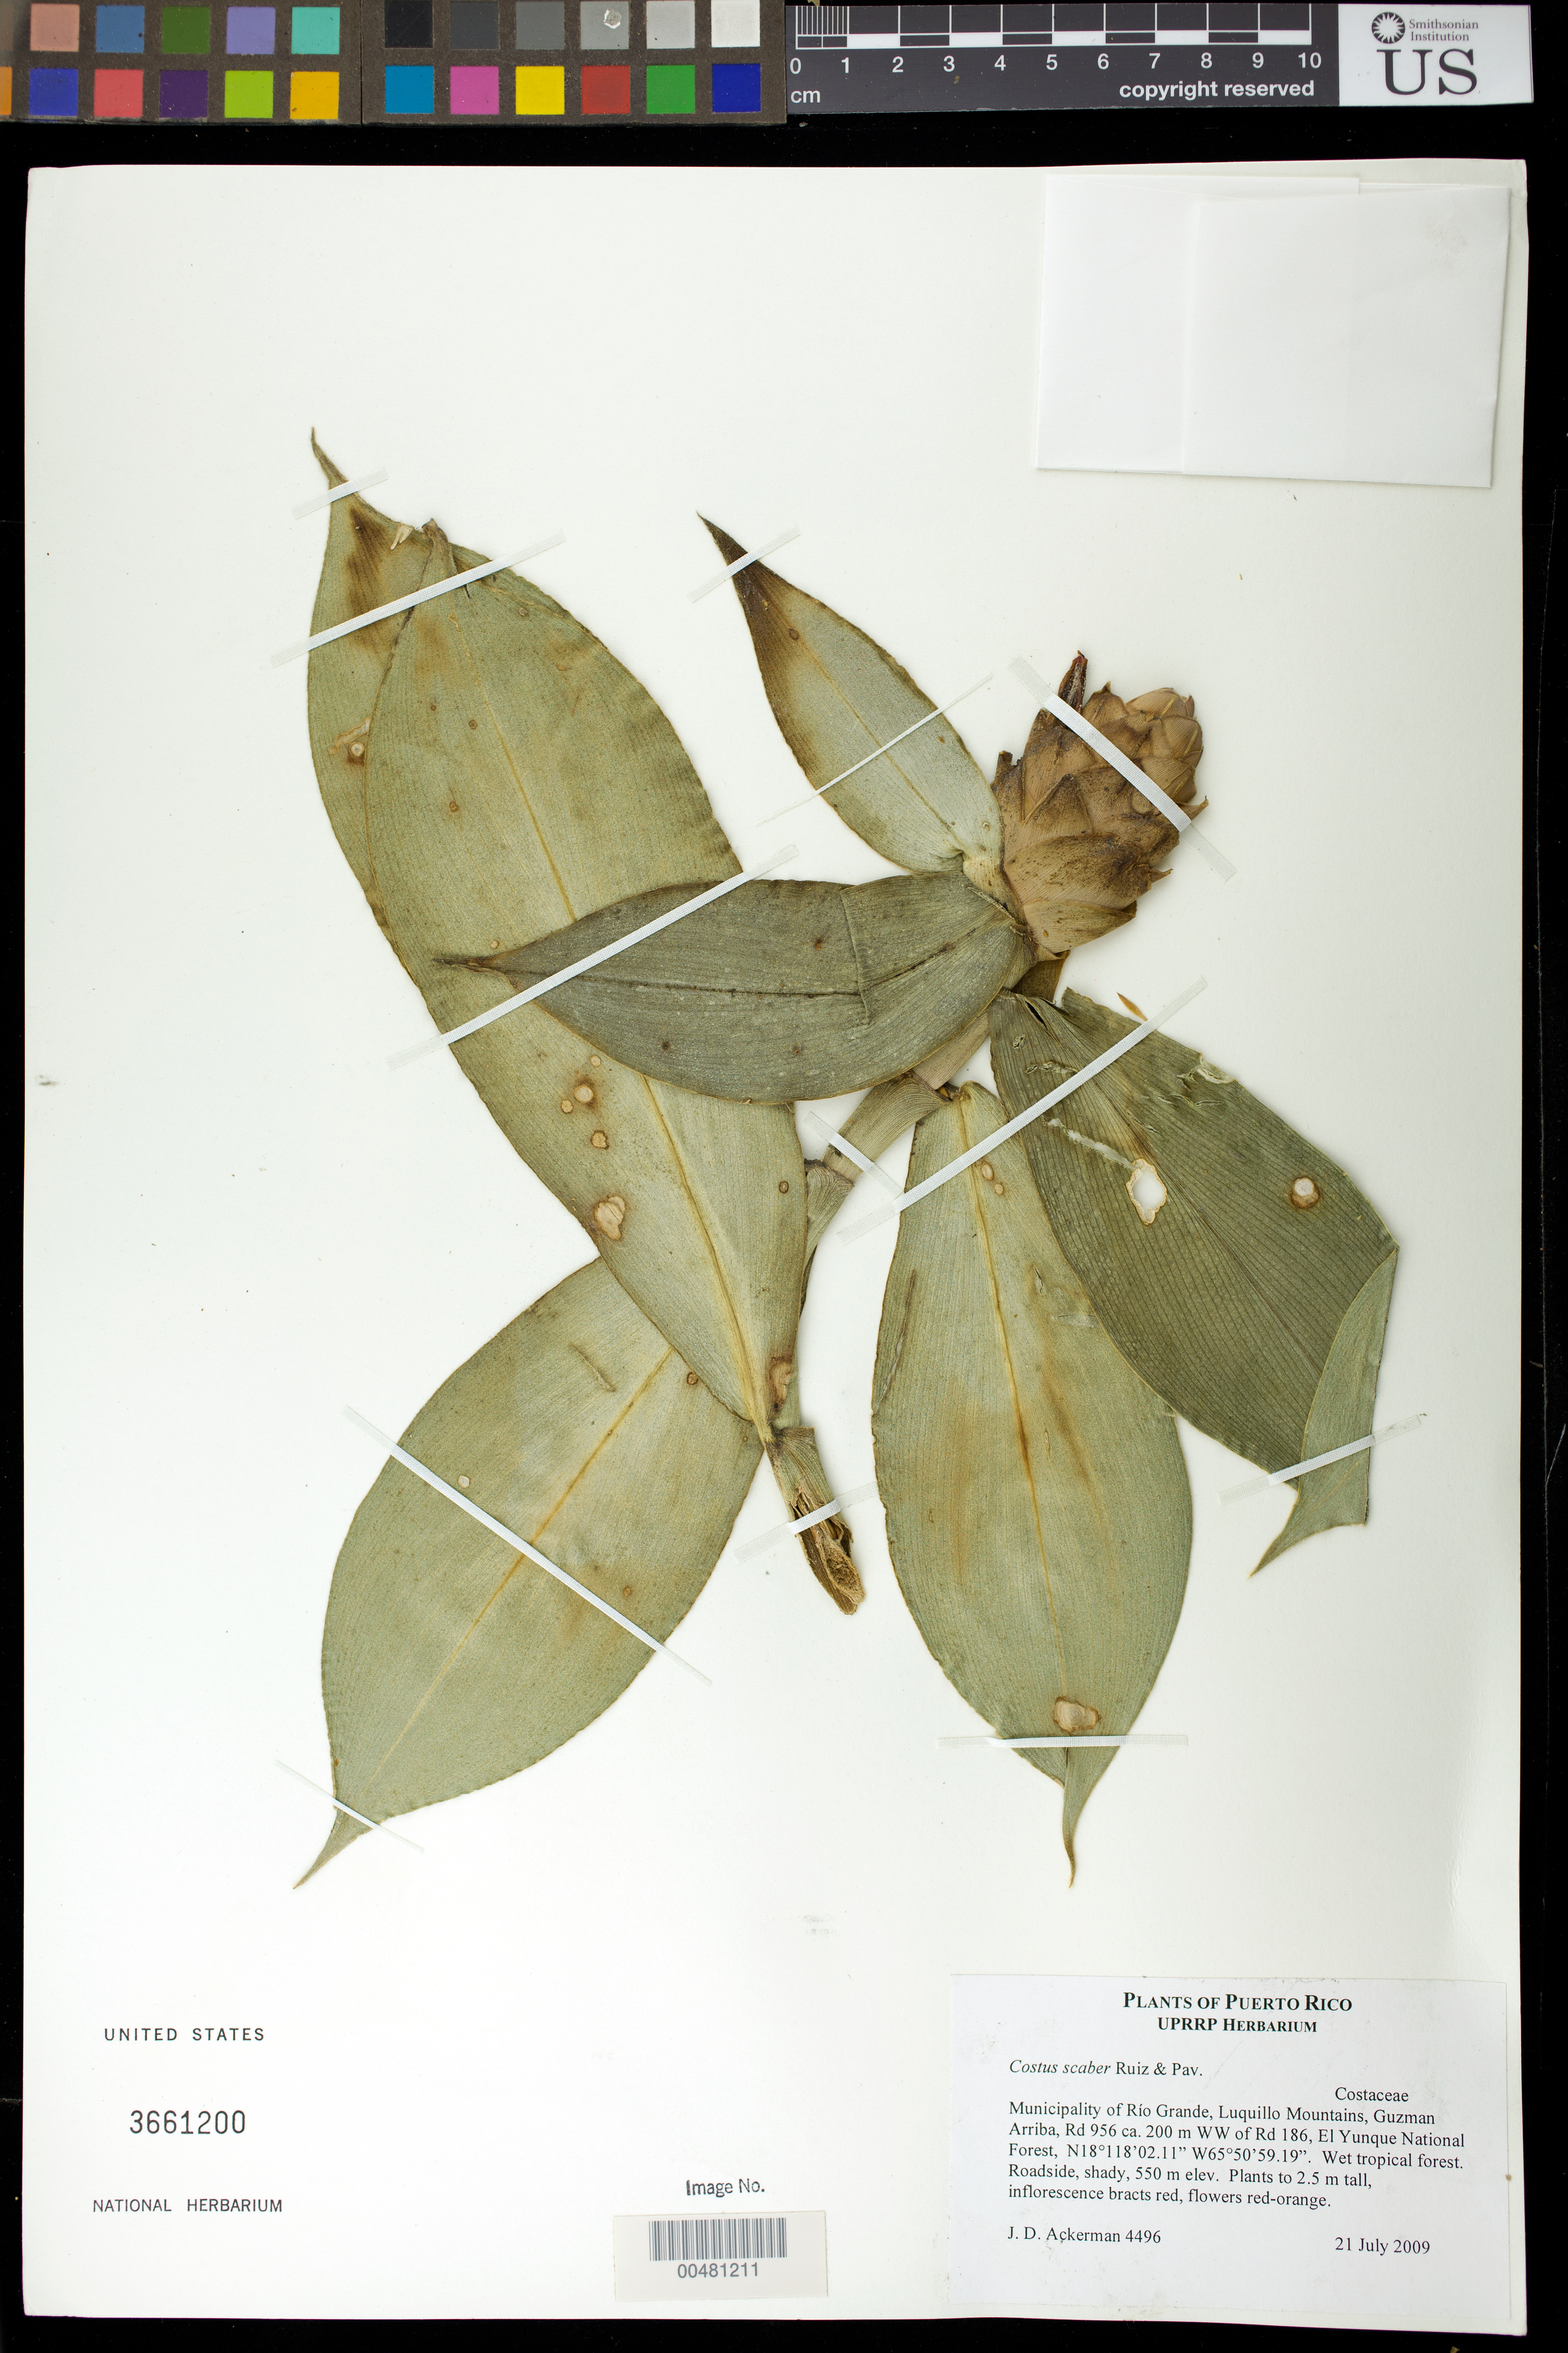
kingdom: Plantae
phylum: Tracheophyta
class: Liliopsida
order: Zingiberales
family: Costaceae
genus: Costus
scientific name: Costus scaber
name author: Ruiz & Pav.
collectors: J. D. Ackerman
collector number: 4496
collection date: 2009-07-21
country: Puerto Rico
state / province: Río Grande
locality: Luquillo Mountains, Guzman Arriba, Rd 956, ca. 200 m WW of Rd 186, El Yunque National Forest.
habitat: Wet tropical forest. Roadside, shady.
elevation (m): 550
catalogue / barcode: US 3661200